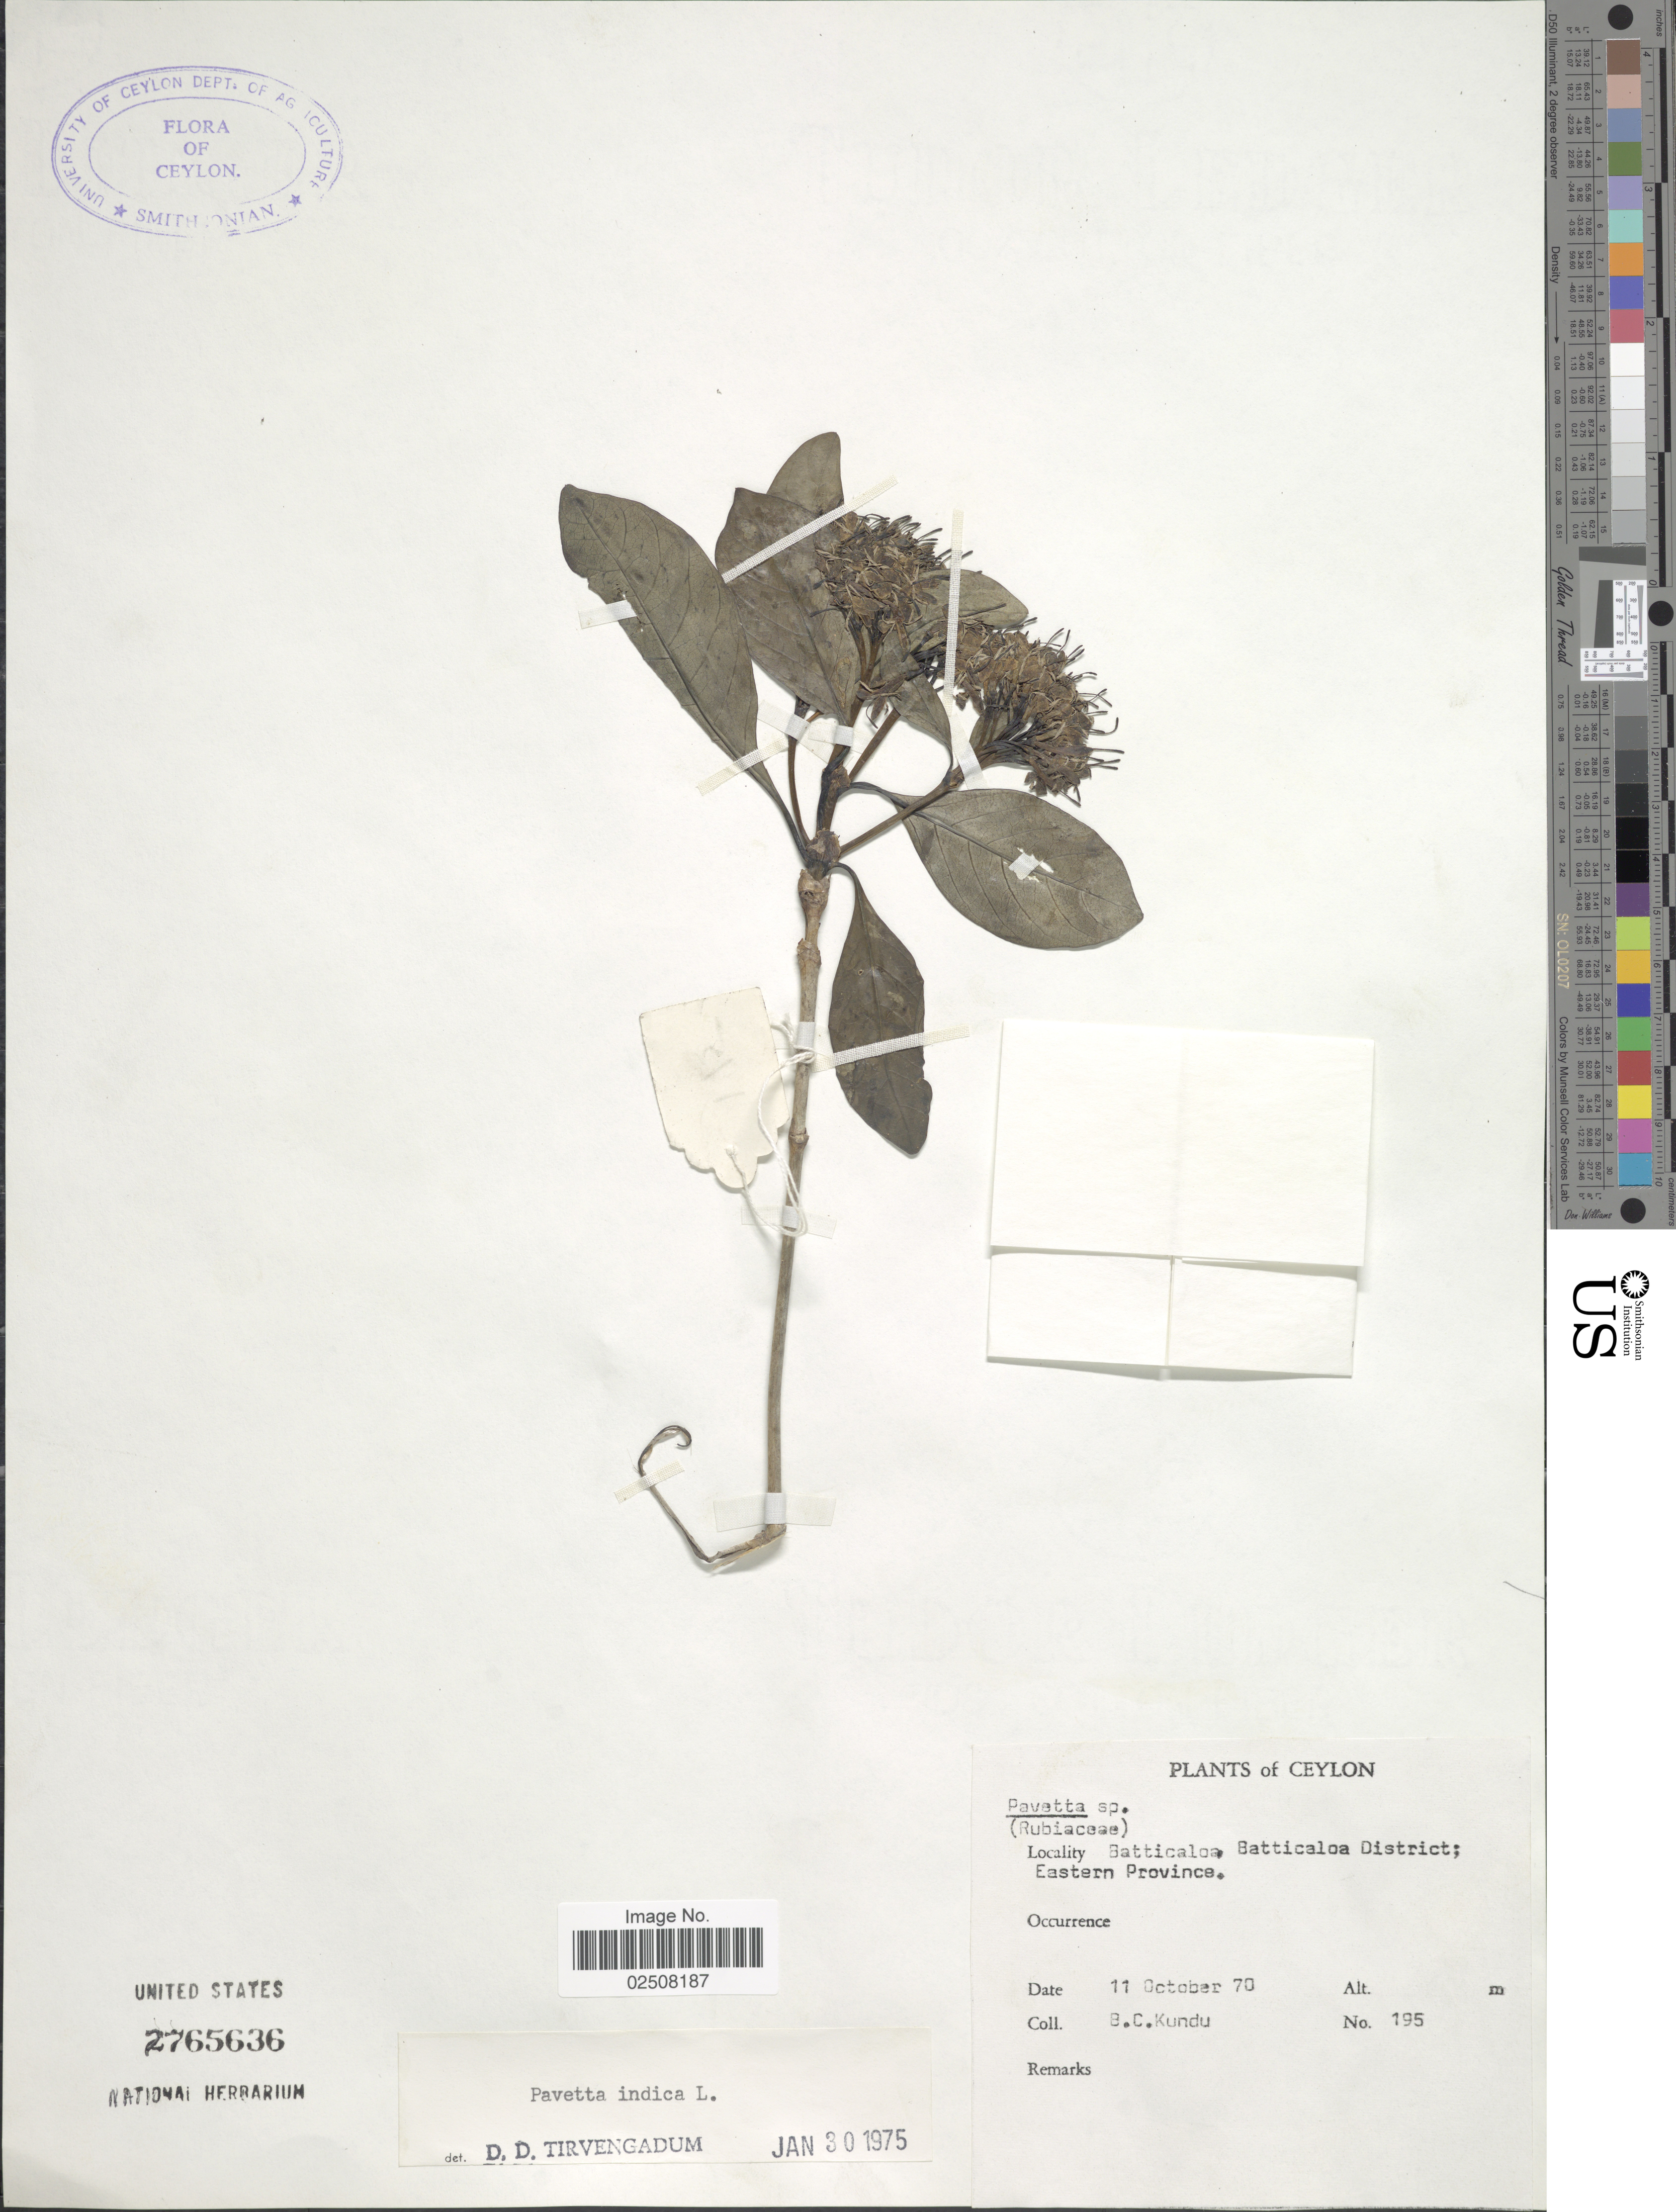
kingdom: Plantae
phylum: Tracheophyta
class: Magnoliopsida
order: Gentianales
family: Rubiaceae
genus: Pavetta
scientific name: Pavetta indica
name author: L.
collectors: B. C. Kundu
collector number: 195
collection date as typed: Transcribed d/m/y: 11/10/70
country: Sri Lanka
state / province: Eastern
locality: Ceylon, Batticaloa, Batticaloa District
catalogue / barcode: US 2765636